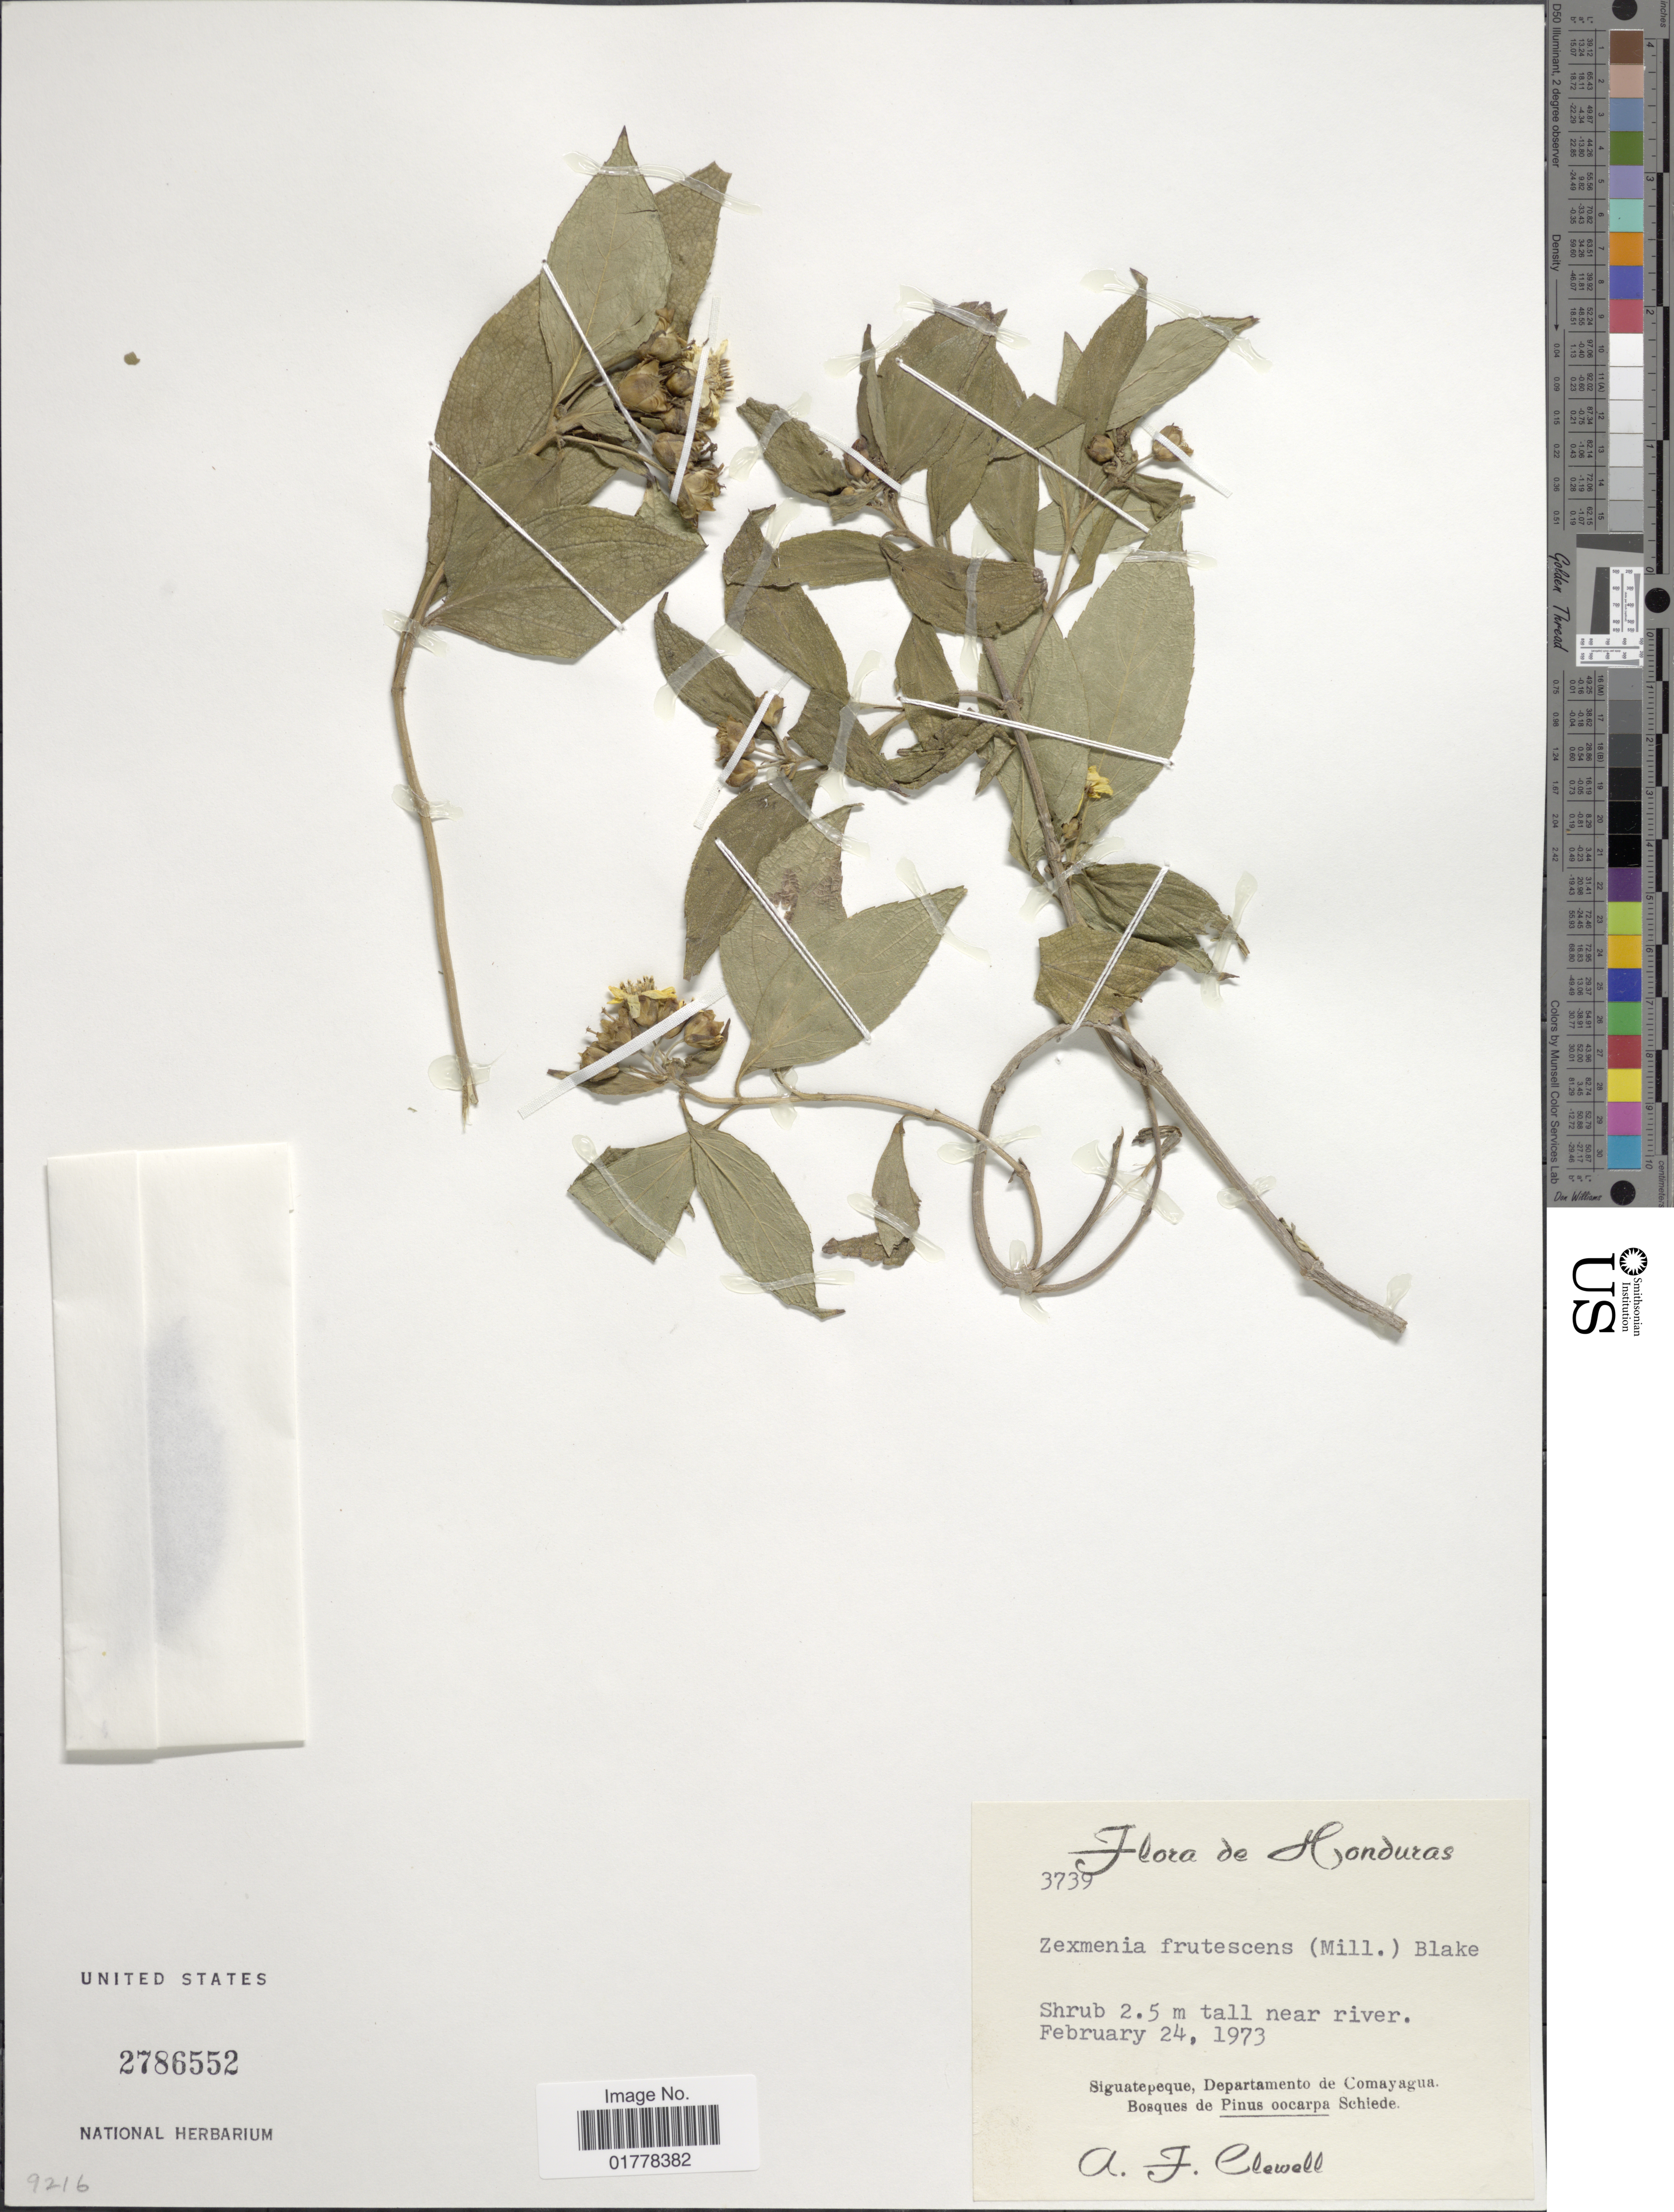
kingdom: Plantae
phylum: Tracheophyta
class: Magnoliopsida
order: Asterales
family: Asteraceae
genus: Lasianthaea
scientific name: Lasianthaea fruticosa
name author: (L.) K.M. Becker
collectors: A. Clewell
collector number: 3739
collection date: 1973-02-24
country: Honduras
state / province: Comayagua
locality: Siguatepeque, Departamento de Comayagua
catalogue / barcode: US 2786552